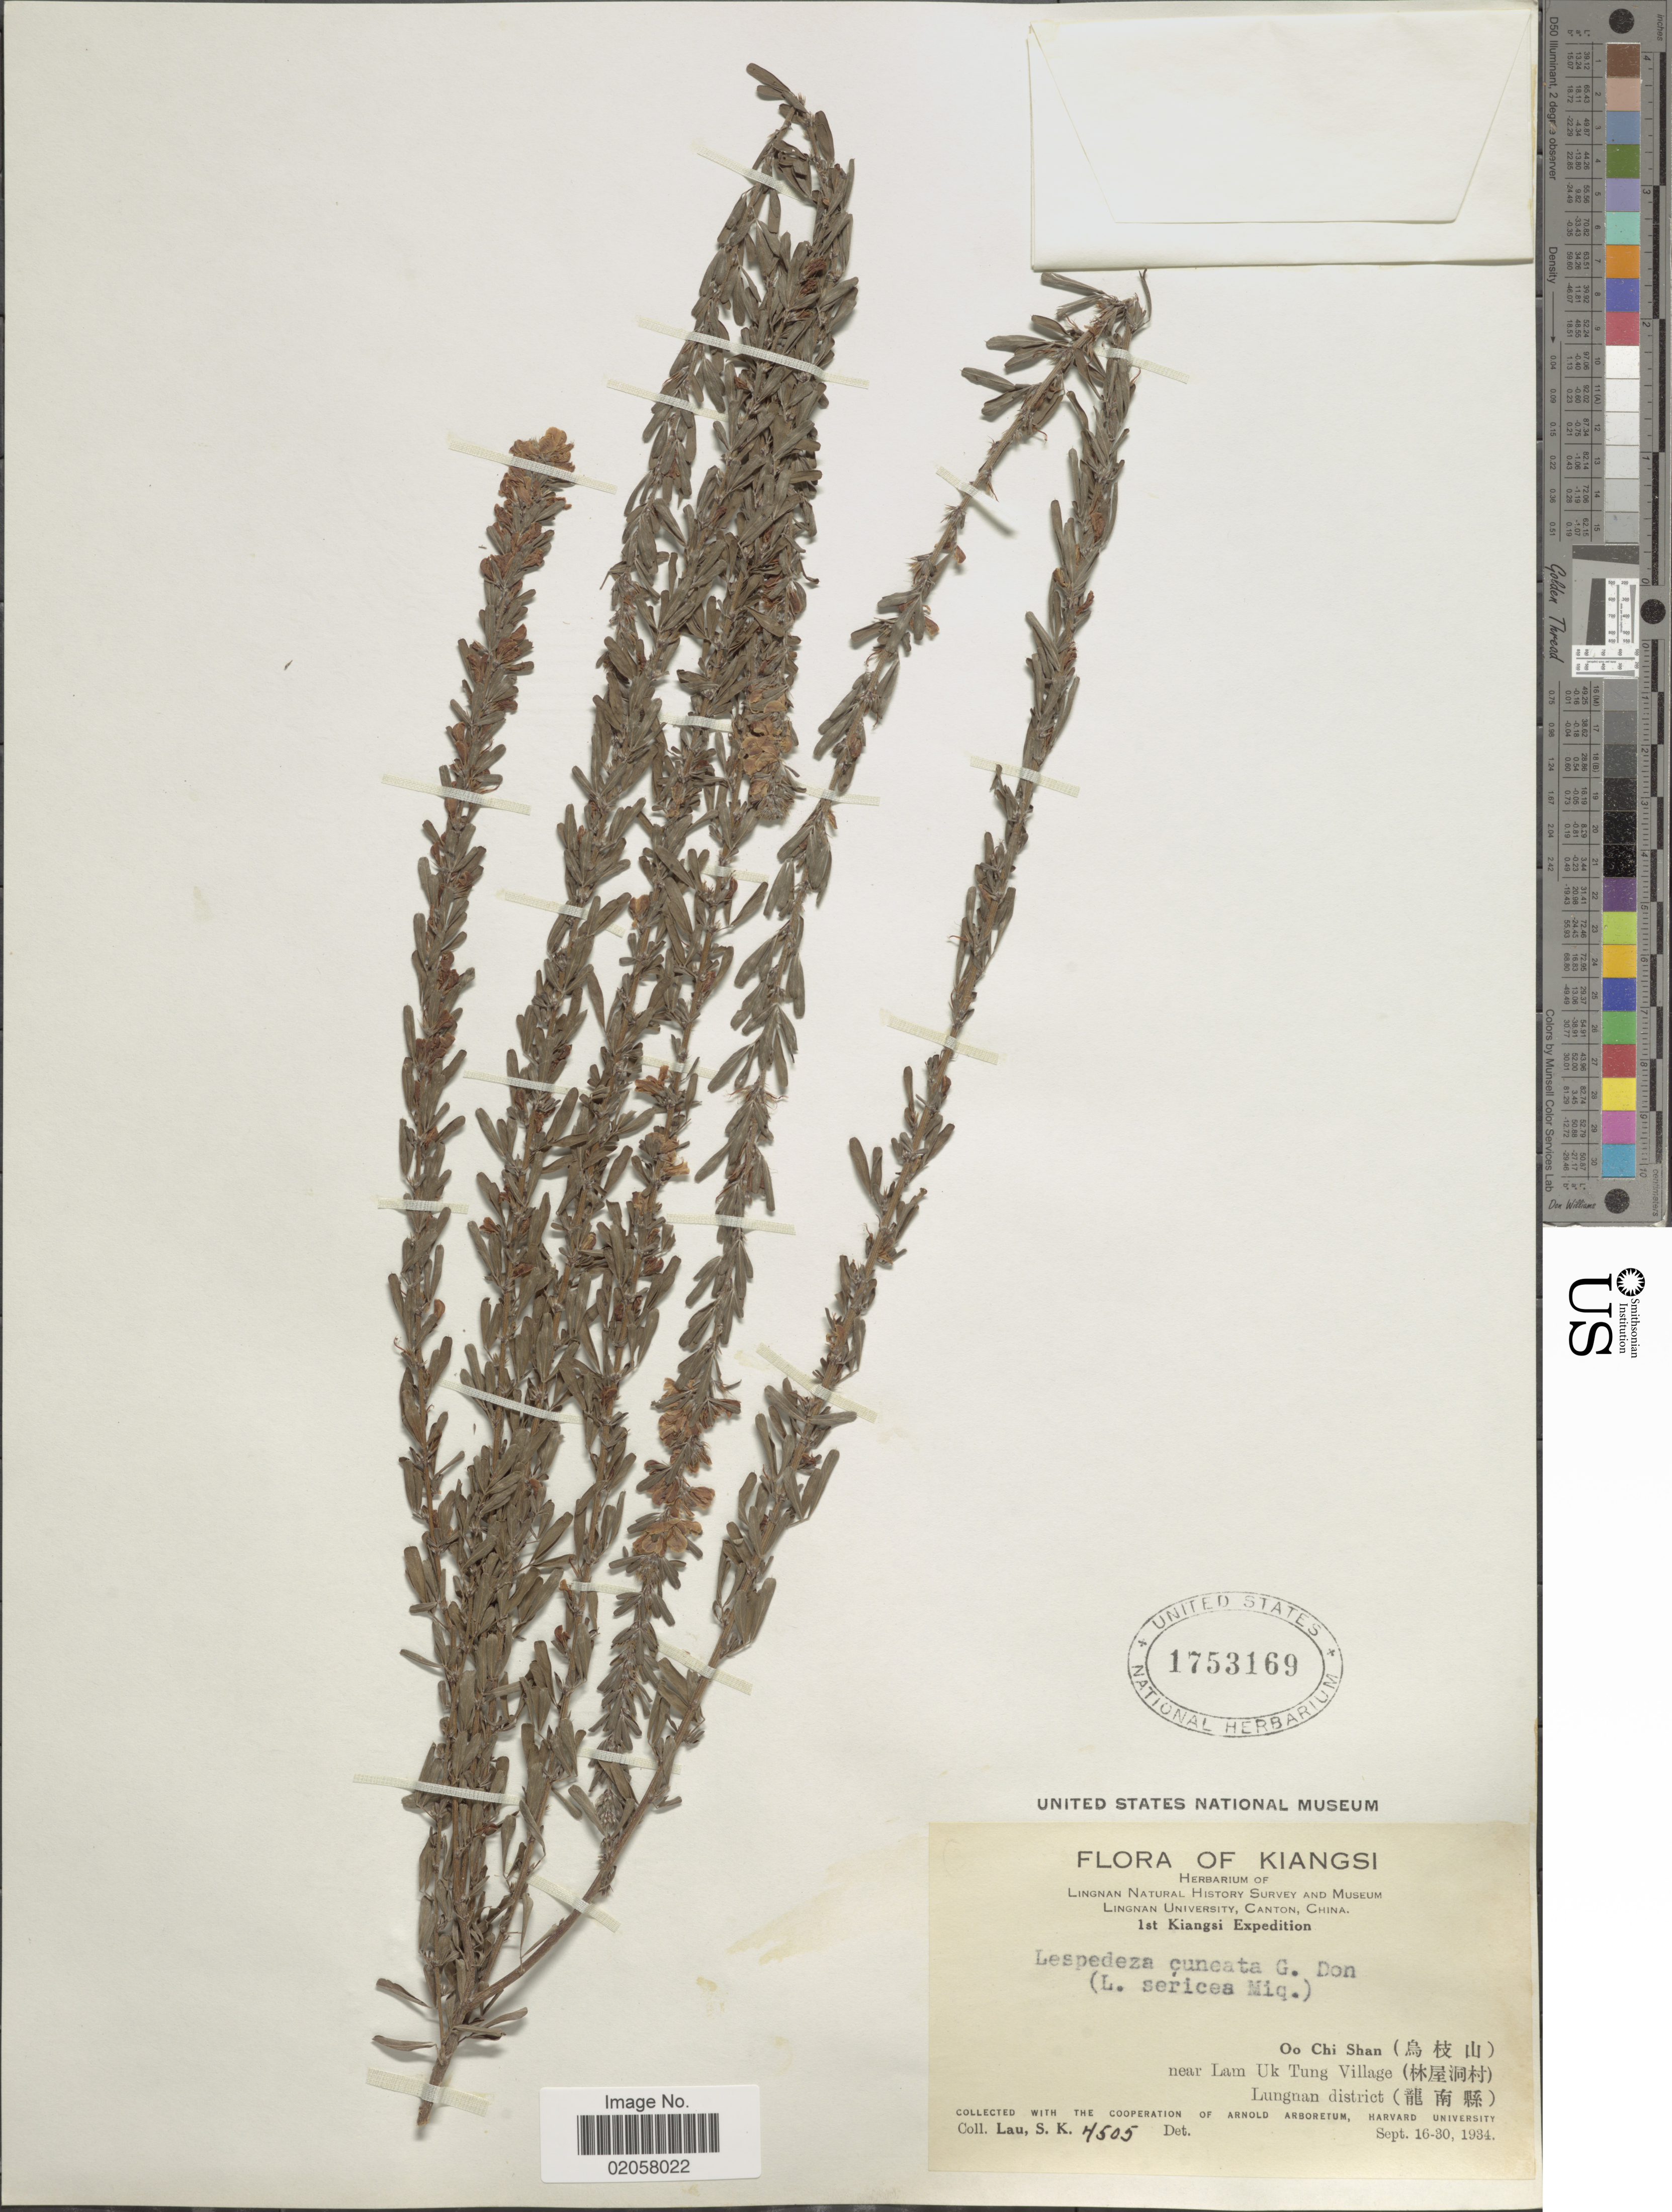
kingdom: Plantae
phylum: Tracheophyta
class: Magnoliopsida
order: Fabales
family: Fabaceae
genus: Lespedeza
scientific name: Lespedeza cuneata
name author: (Dum. Cours.) G. Don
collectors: S. K. Lau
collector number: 4505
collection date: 1934-09-16/1934-09-30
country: China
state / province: Jiangxi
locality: Oo Chi Shan, near Lam Uk Tung Village, Lungnan district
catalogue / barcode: US 1753169